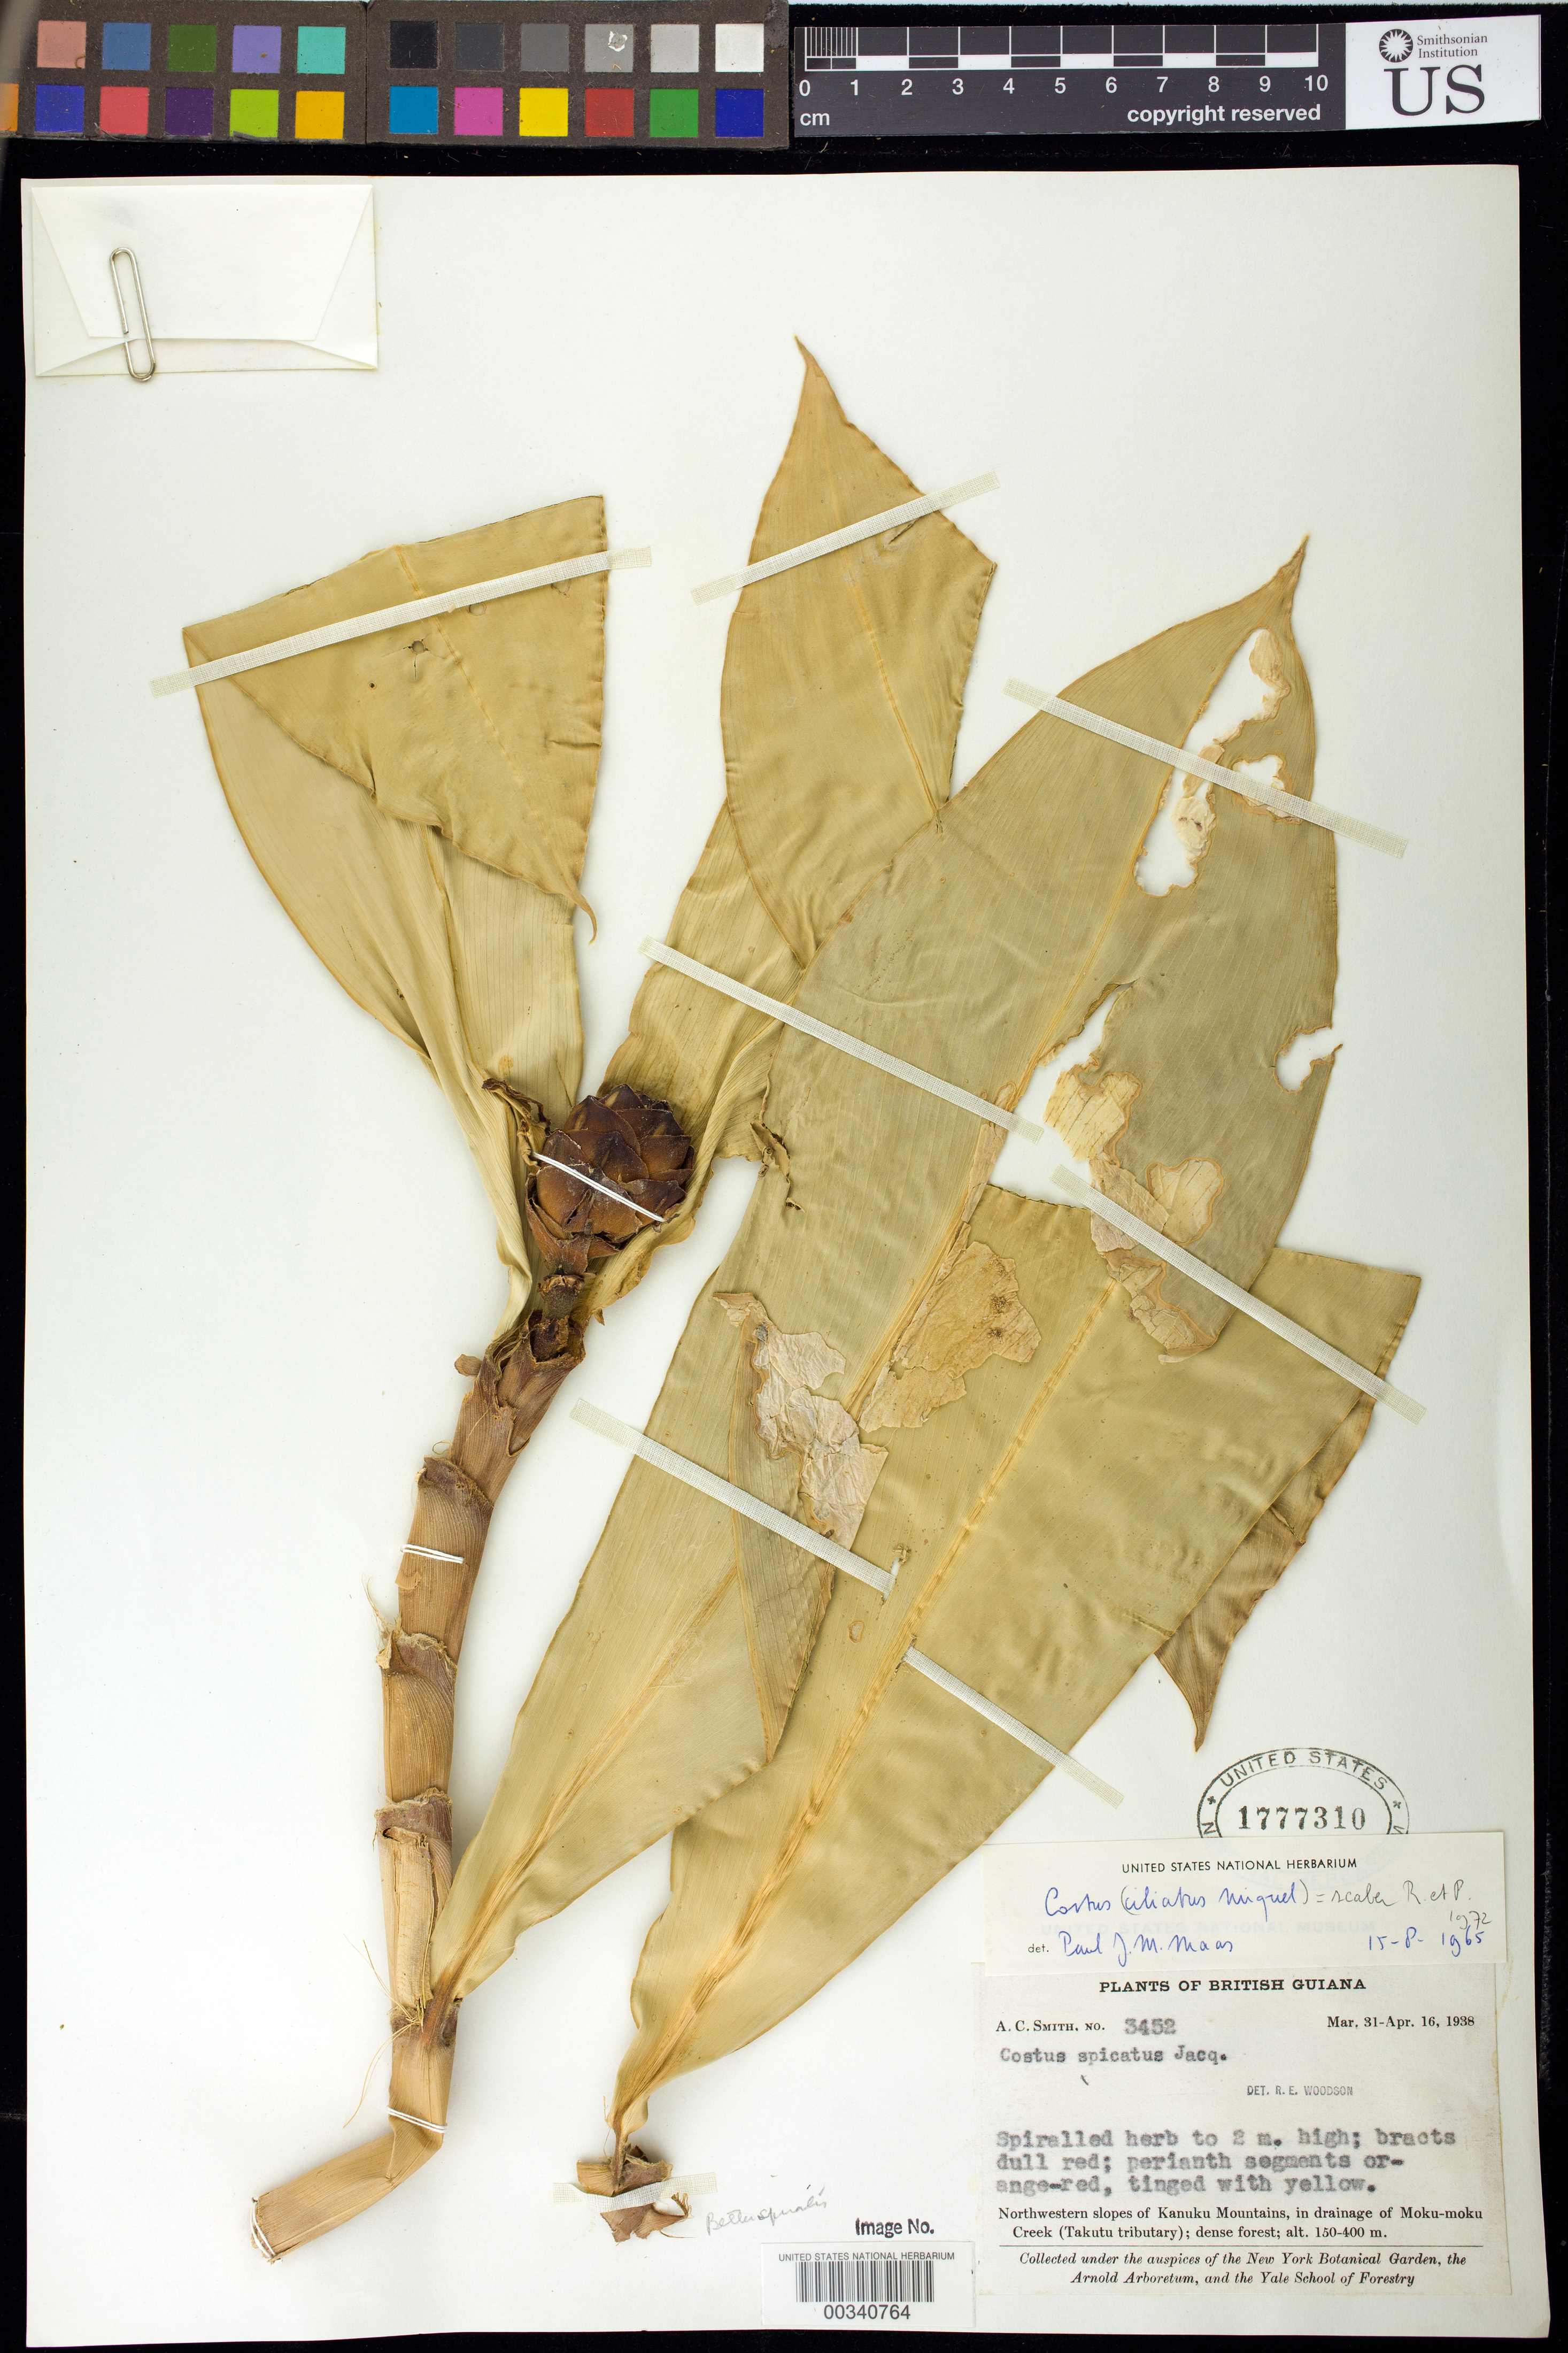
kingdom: Plantae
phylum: Tracheophyta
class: Liliopsida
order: Zingiberales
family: Costaceae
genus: Costus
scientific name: Costus scaber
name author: Ruiz & Pav.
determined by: Maas, Paul J. M.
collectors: A. C. Smith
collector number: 3452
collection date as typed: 31 Mar 1938 to 16 Apr 1938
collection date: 1938-03-31/1938-04-16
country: Guyana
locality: Plants of british guiana, northwestern slopes of kanuku mountains, in drainage of moku-moku creek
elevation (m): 150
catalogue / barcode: US 1777310